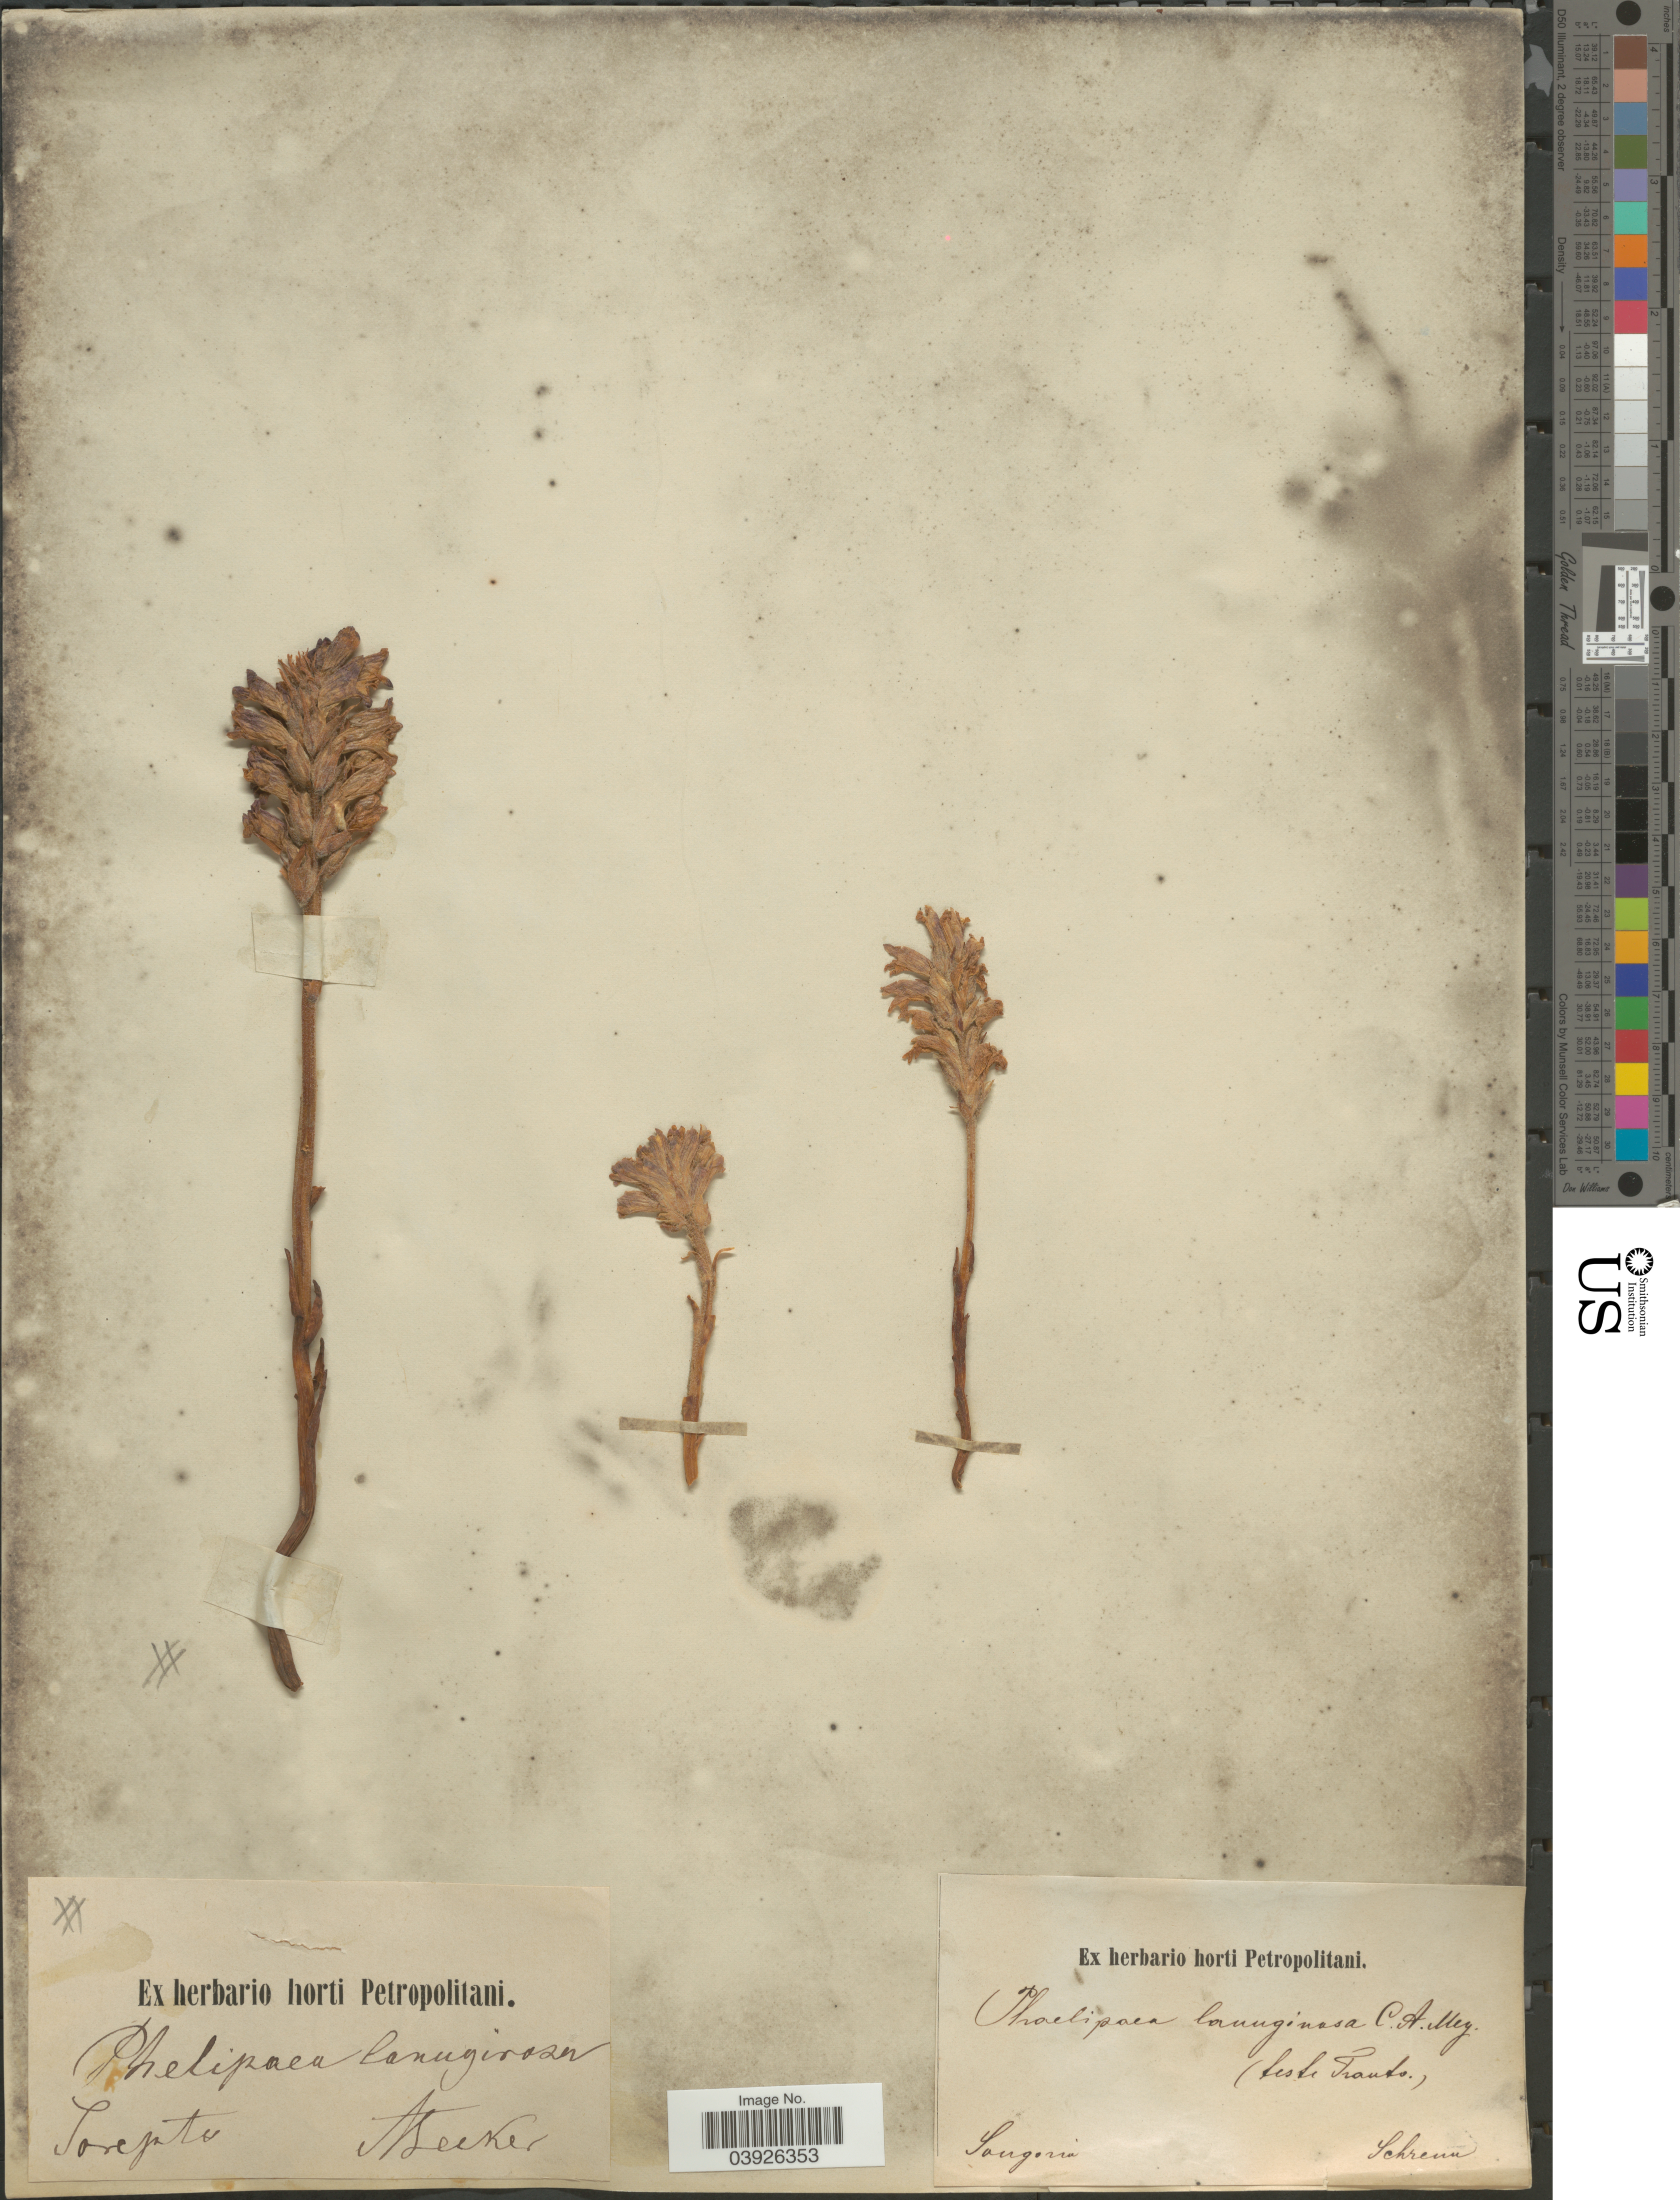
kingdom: Plantae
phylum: Tracheophyta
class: Magnoliopsida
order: Lamiales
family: Orobanchaceae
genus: Phelypaea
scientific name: Phelypaea lanuginosa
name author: C.A. Mey.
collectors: A. Becker & A.G. Schrenk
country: Russian Federation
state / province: Volgograd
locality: Sarepta. Sangoria.